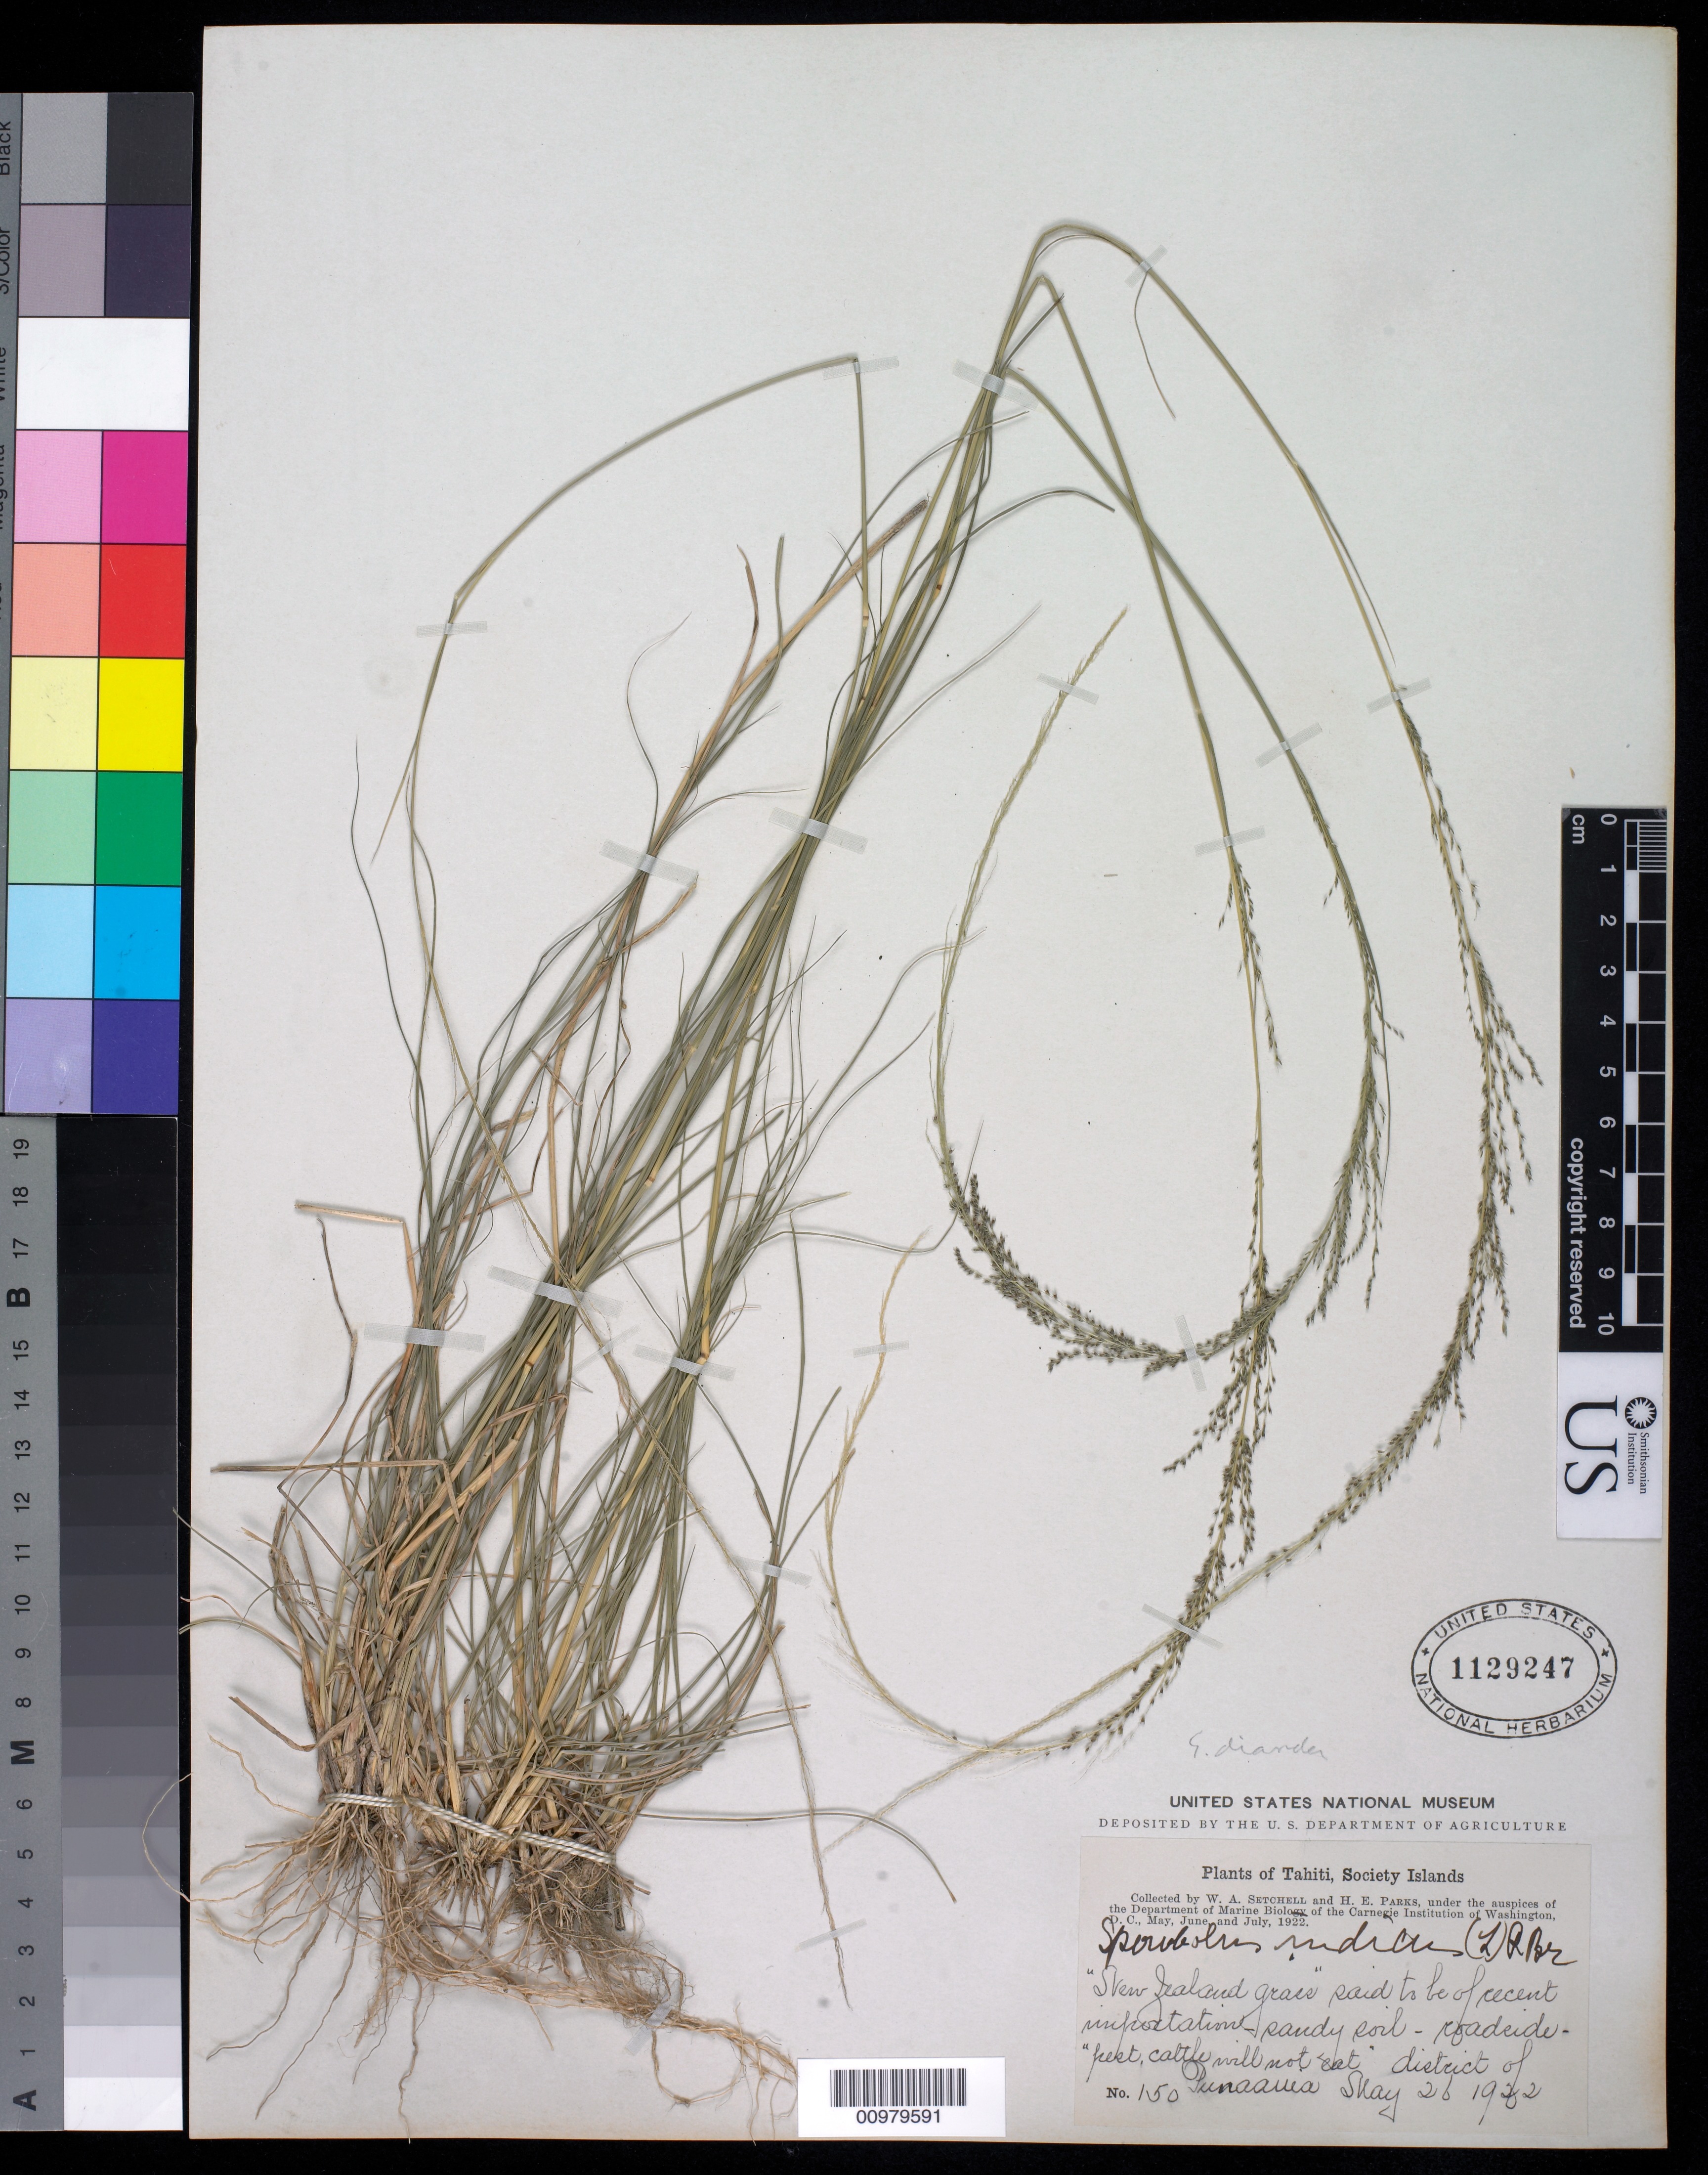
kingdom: Plantae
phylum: Tracheophyta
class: Liliopsida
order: Poales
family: Poaceae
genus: Sporobolus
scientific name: Sporobolus diander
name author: (Retz.) P. Beauv.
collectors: W. Setchell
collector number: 150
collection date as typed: Mar 1922 to Jul 1922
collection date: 1922-03/1922-07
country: French Polynesia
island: Tahiti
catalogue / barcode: US 1129247